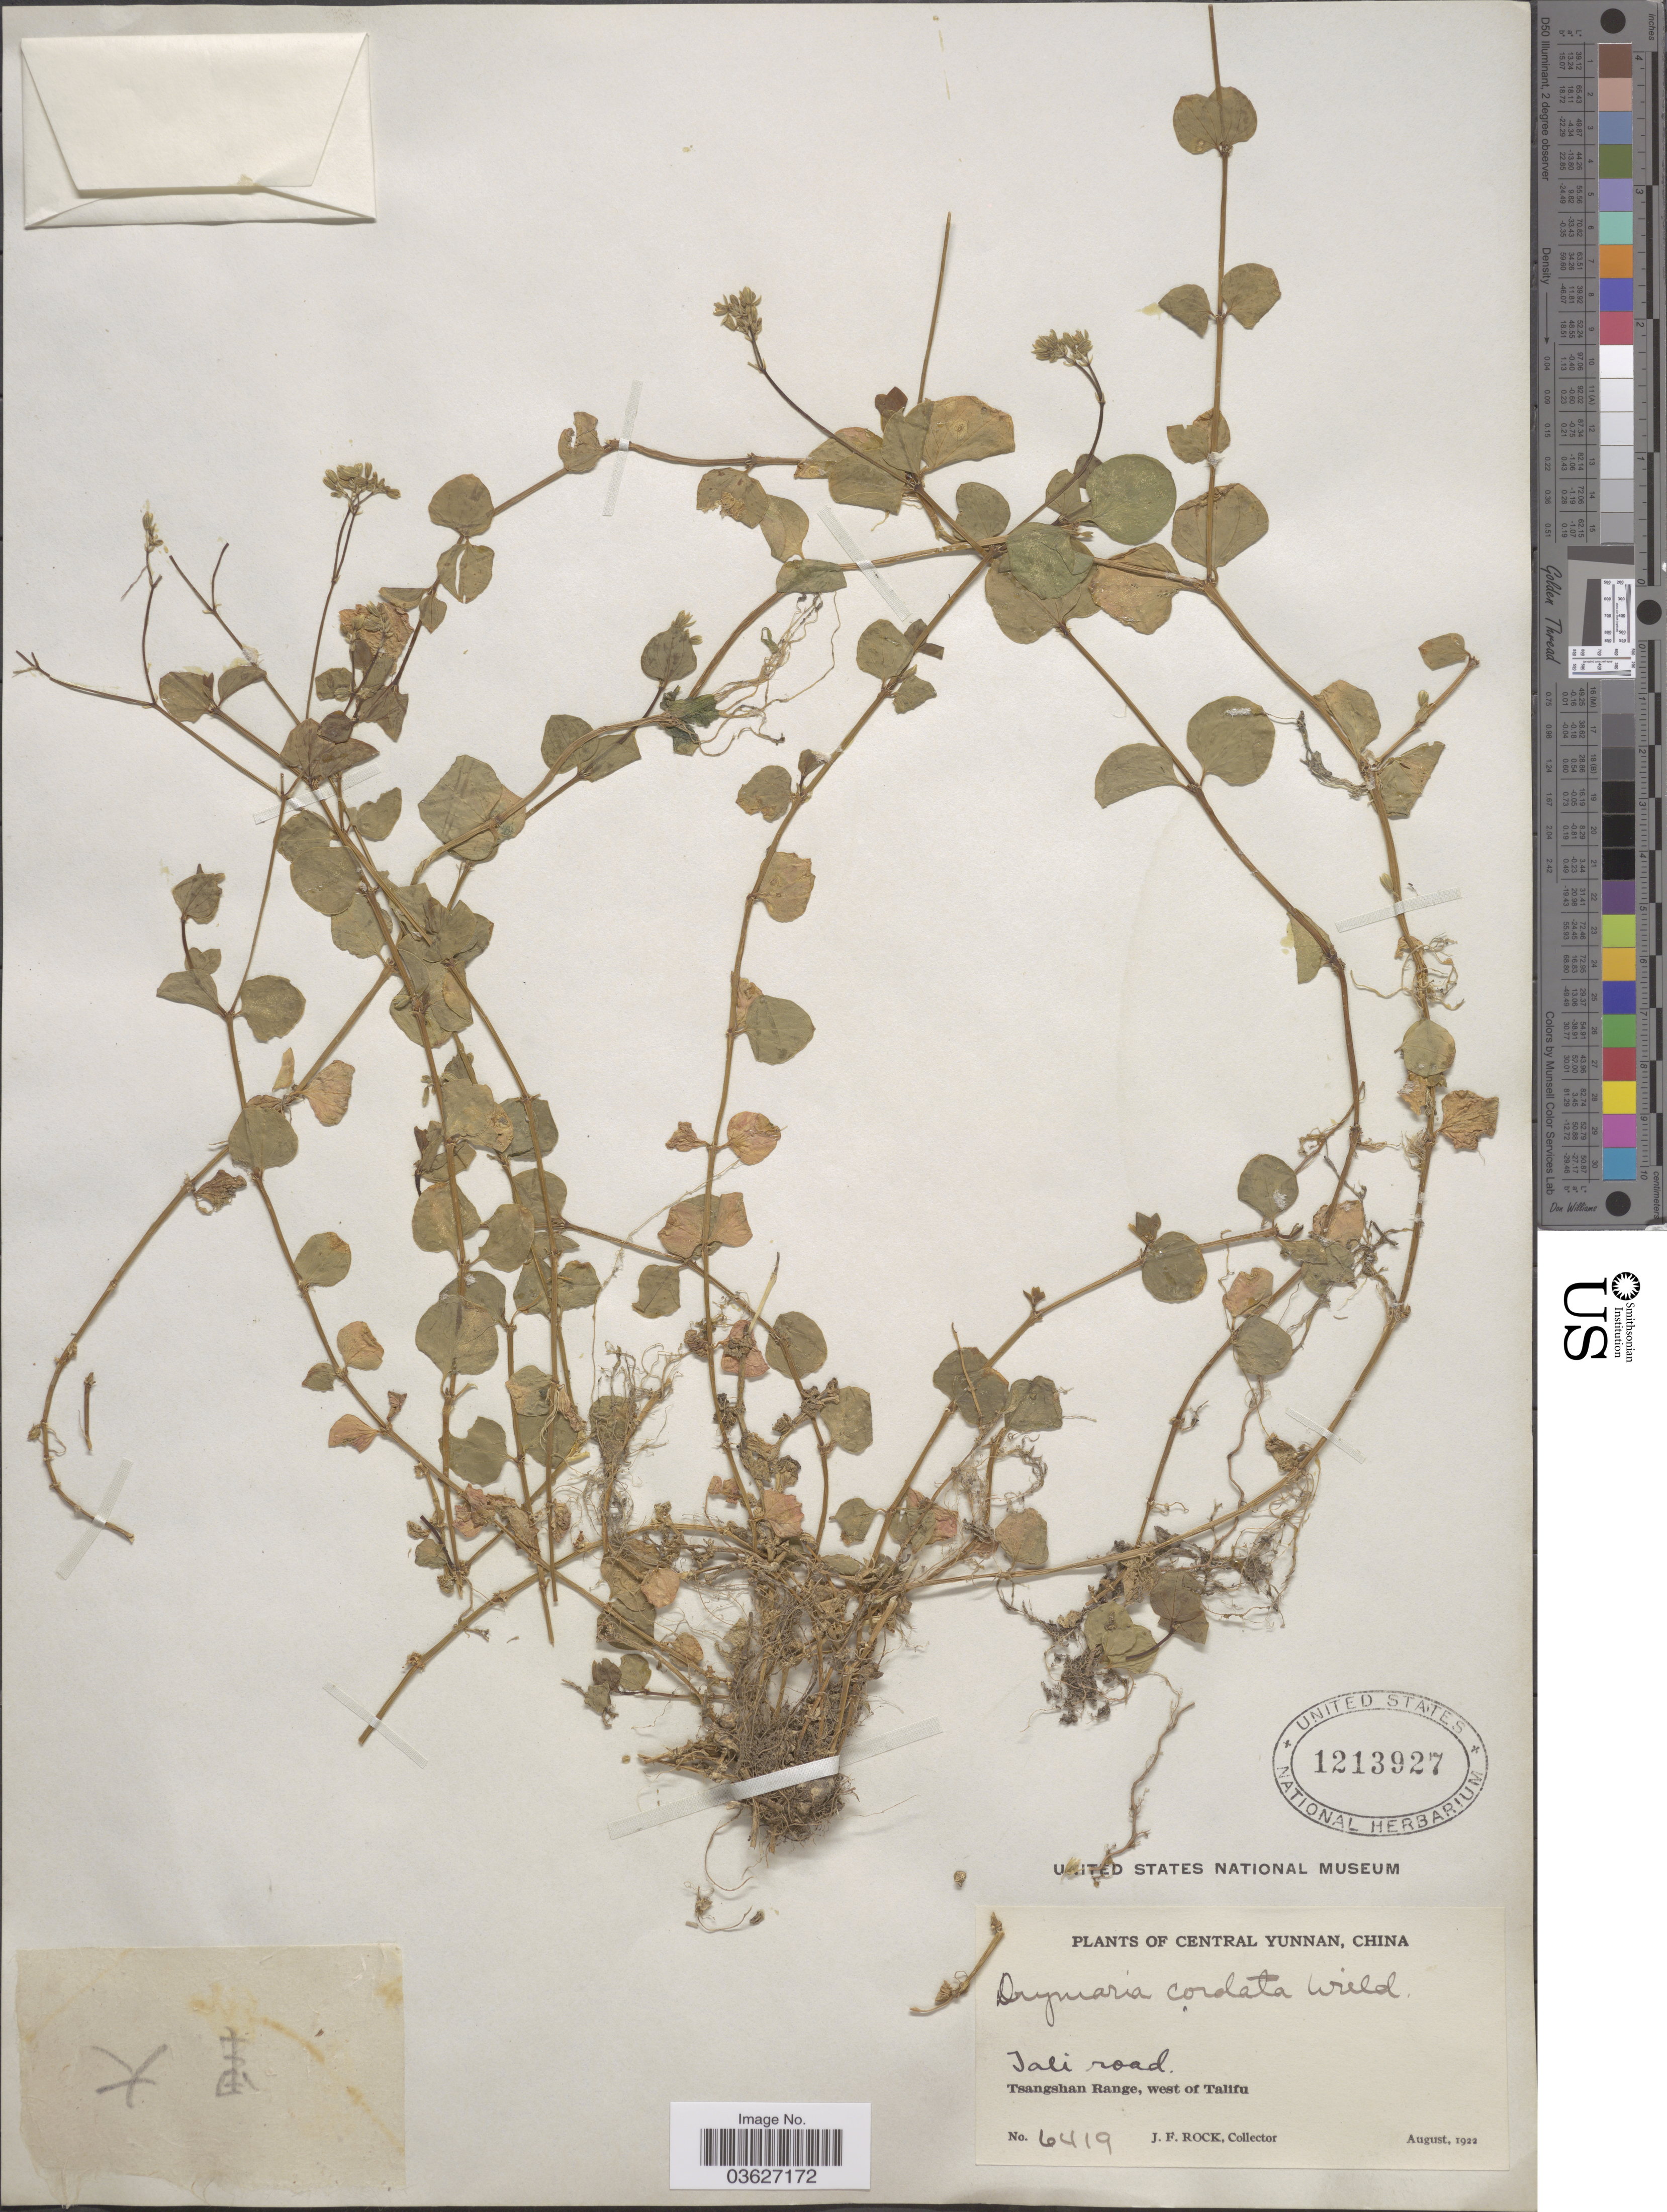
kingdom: Plantae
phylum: Tracheophyta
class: Magnoliopsida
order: Caryophyllales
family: Caryophyllaceae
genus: Drymaria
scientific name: Drymaria cordata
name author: (L.) Willd. ex Schult.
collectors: J. Rock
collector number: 6419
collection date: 1922-08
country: China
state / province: Yunnan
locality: Central Yunnan. Tali road. Tsangshan Range, west of Talifu.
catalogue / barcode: US 1213927